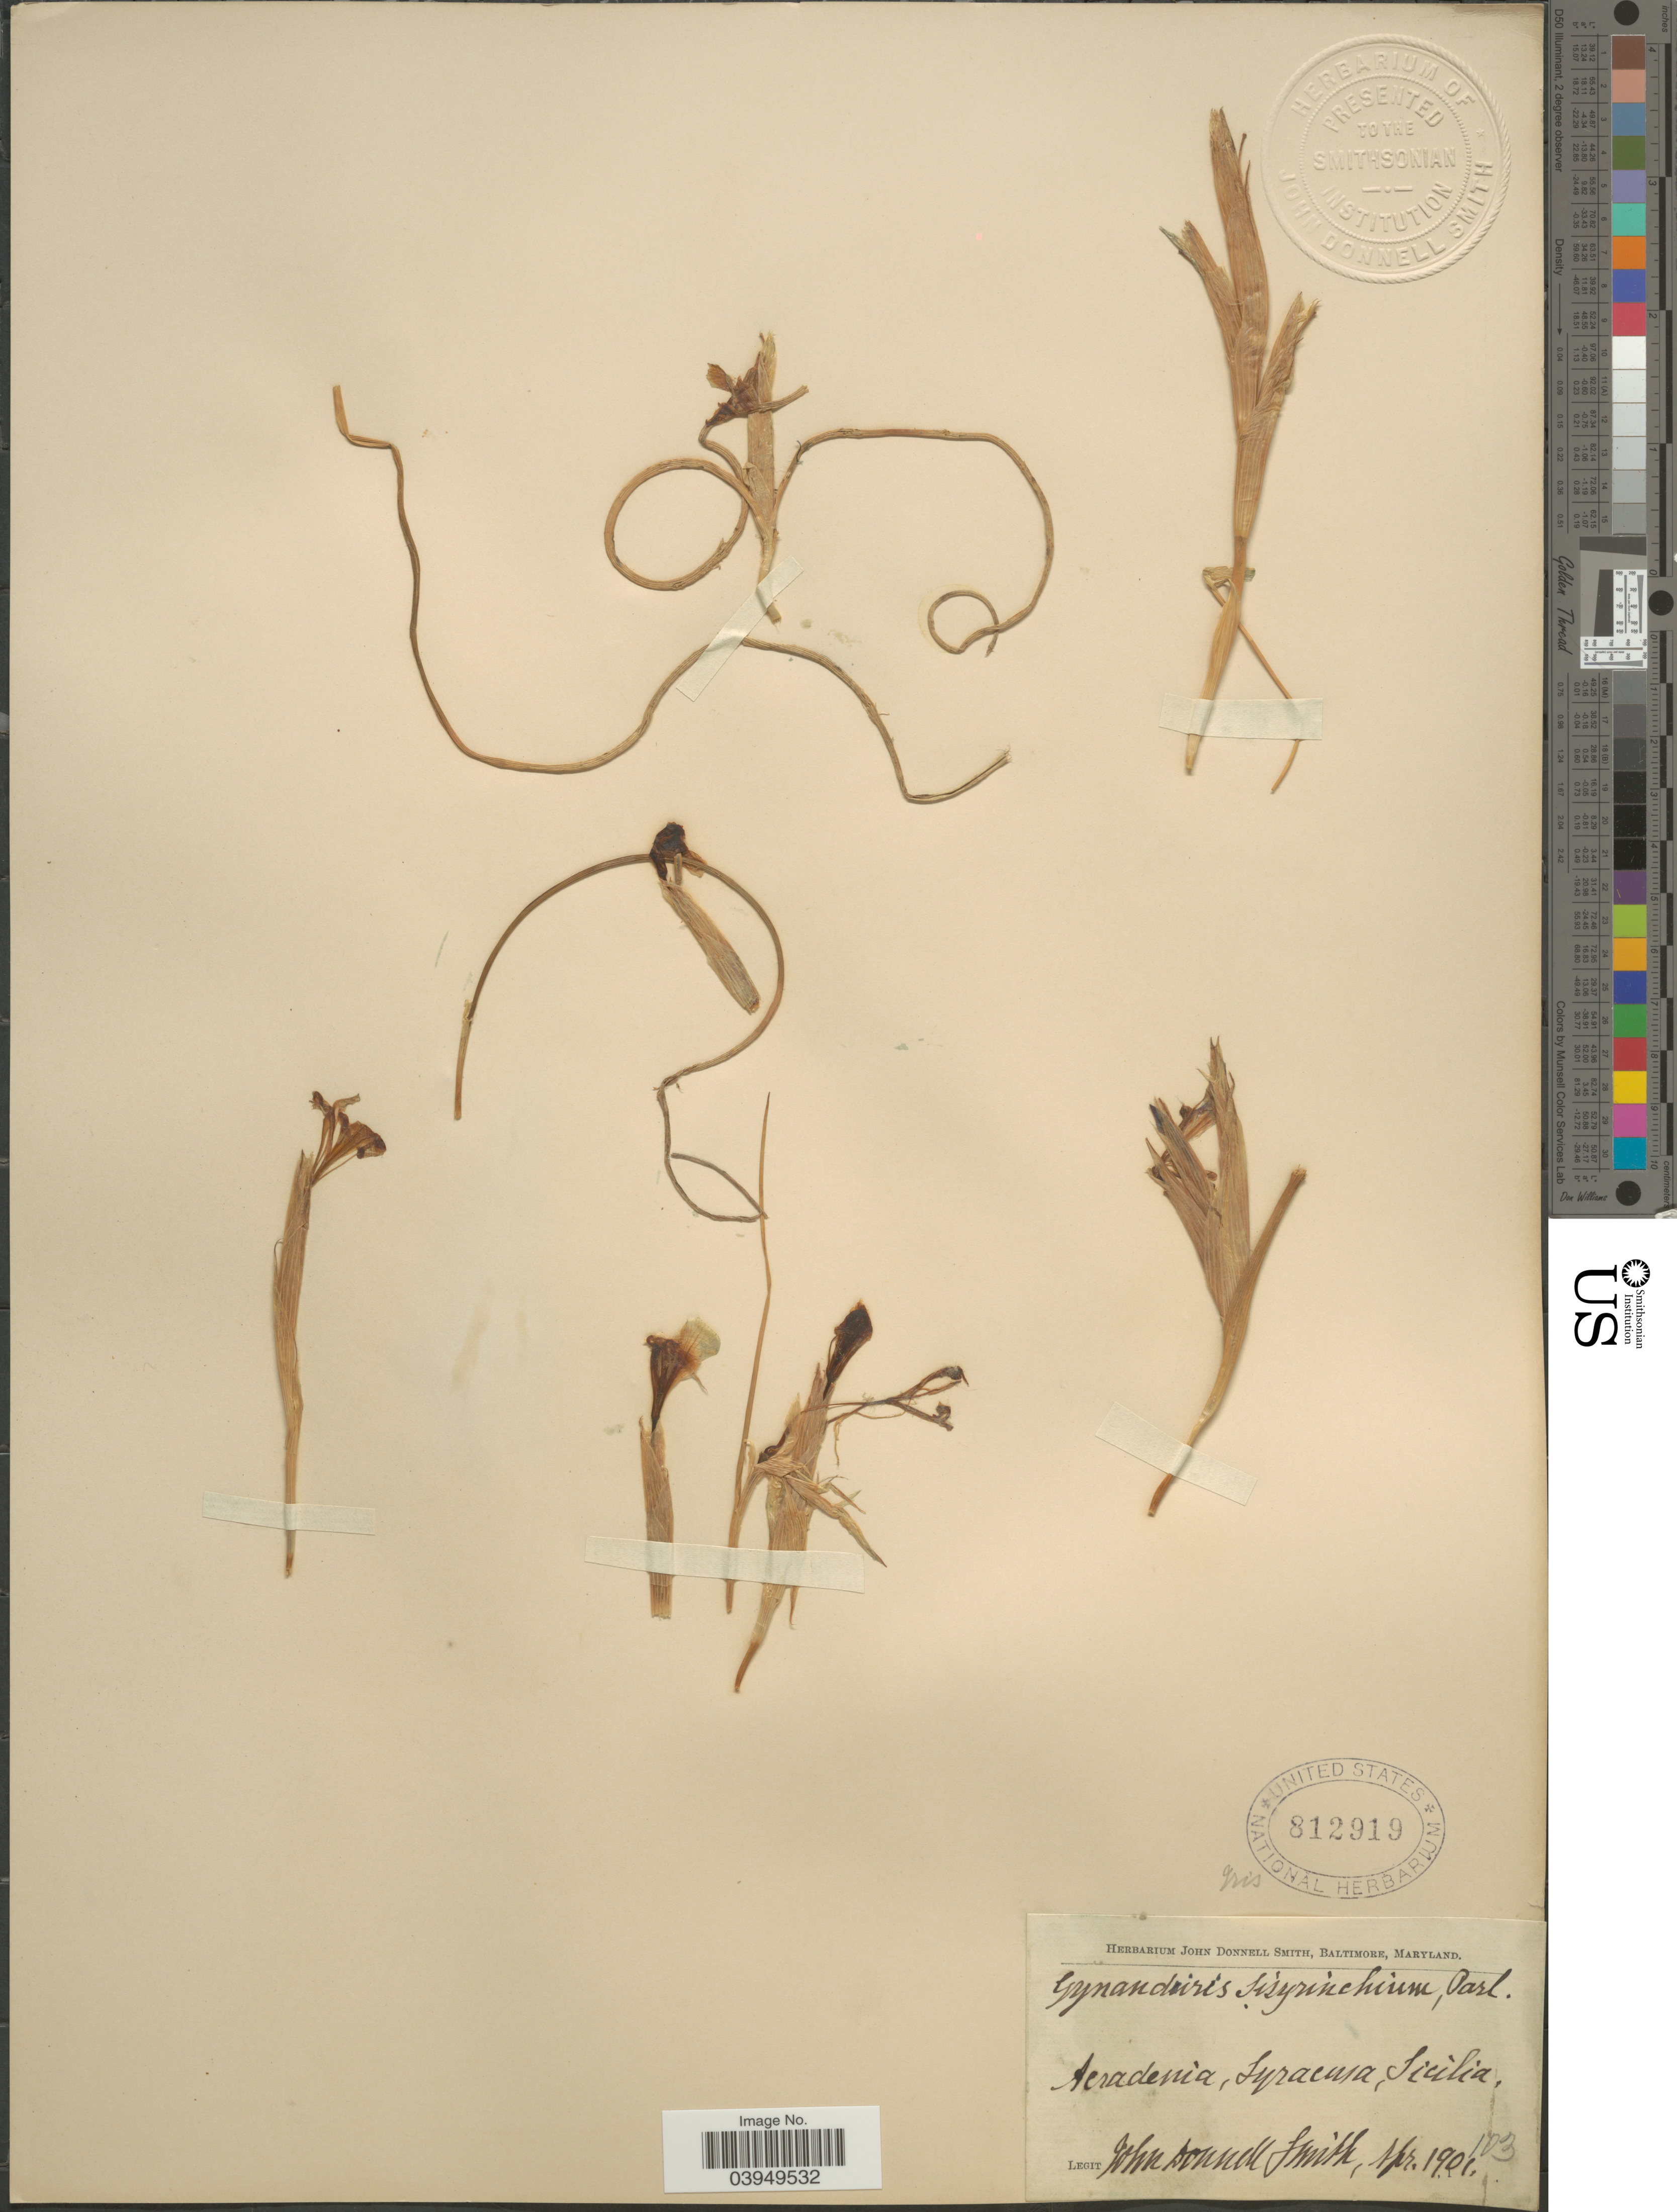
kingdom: Plantae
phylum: Tracheophyta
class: Liliopsida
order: Asparagales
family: Iridaceae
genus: Iris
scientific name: Iris sisyrinchium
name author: L.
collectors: J. Donnell Smith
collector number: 103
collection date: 1901-04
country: Italy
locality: Acradenia, Syracnia, Sicilia.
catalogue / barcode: US 812919